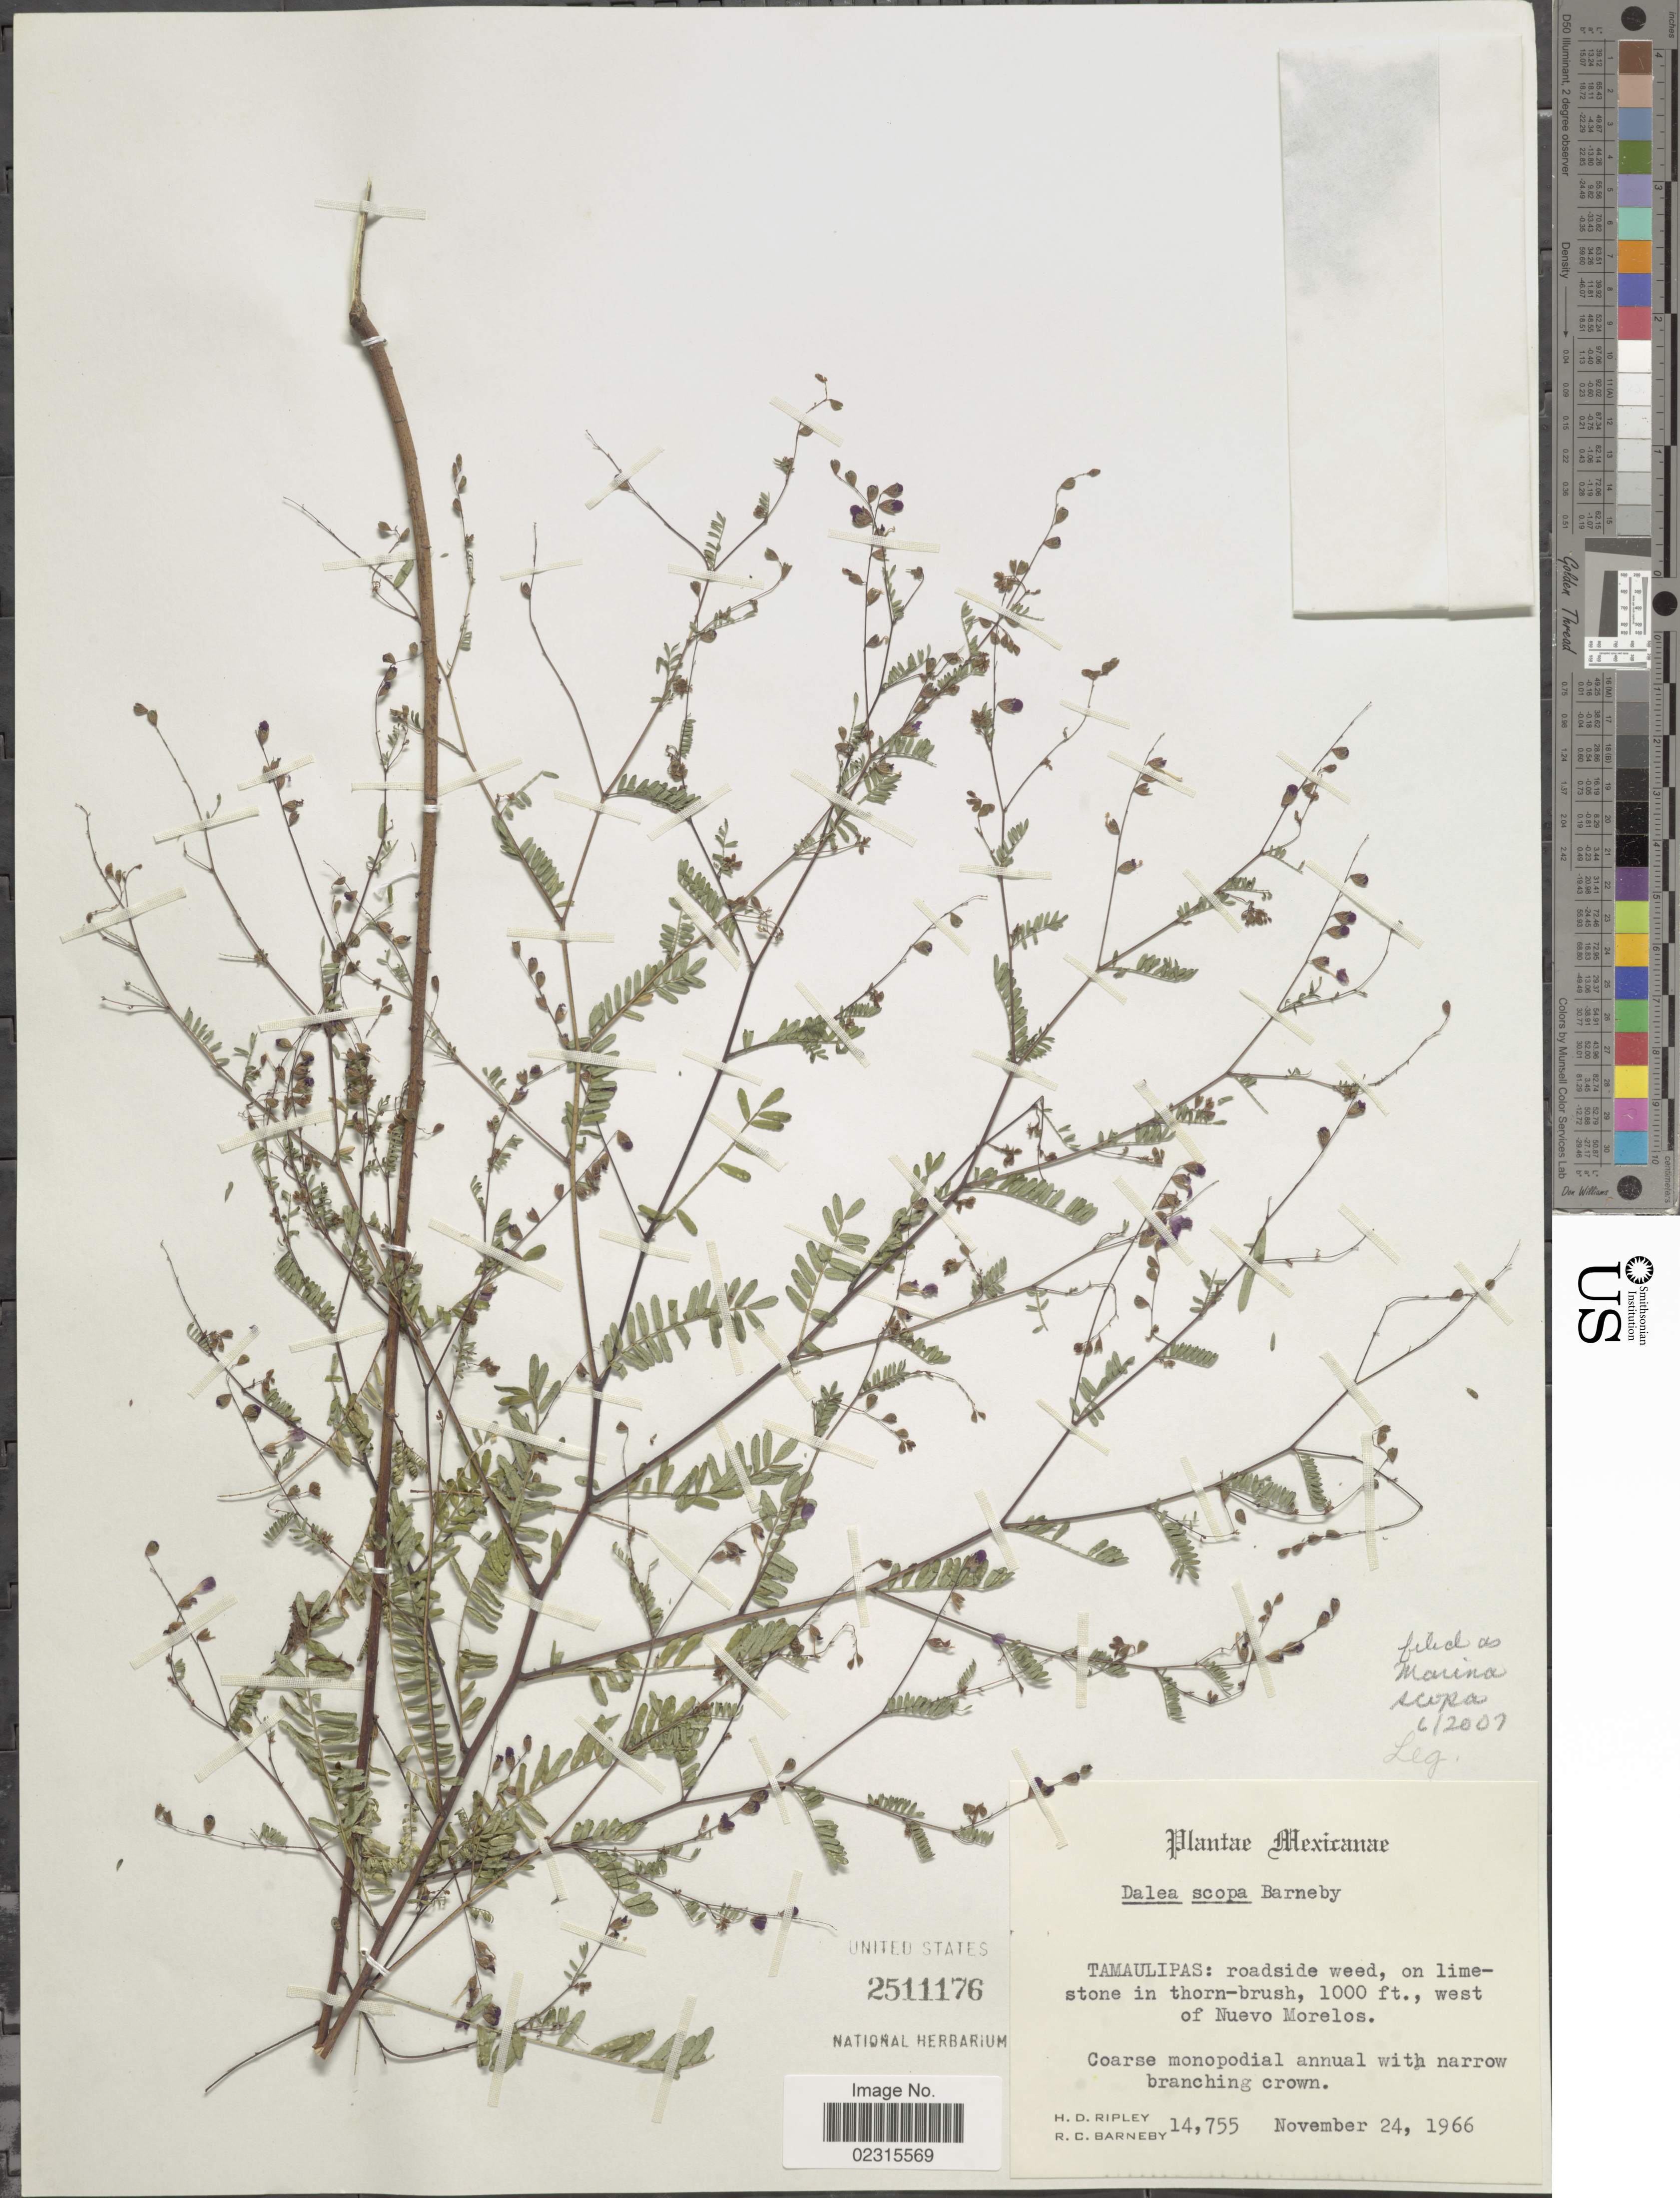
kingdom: Plantae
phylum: Tracheophyta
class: Magnoliopsida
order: Fabales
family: Fabaceae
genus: Marina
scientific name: Marina scopa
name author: Barneby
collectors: H. Ripley & R. C. Barneby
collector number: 14755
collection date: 1966-11-24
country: Mexico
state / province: Tamaulipas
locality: Tamaulipas: roadside weed, on limestone in thorn-brush, west of Nuevo Morelos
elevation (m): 305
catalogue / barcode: US 2511176